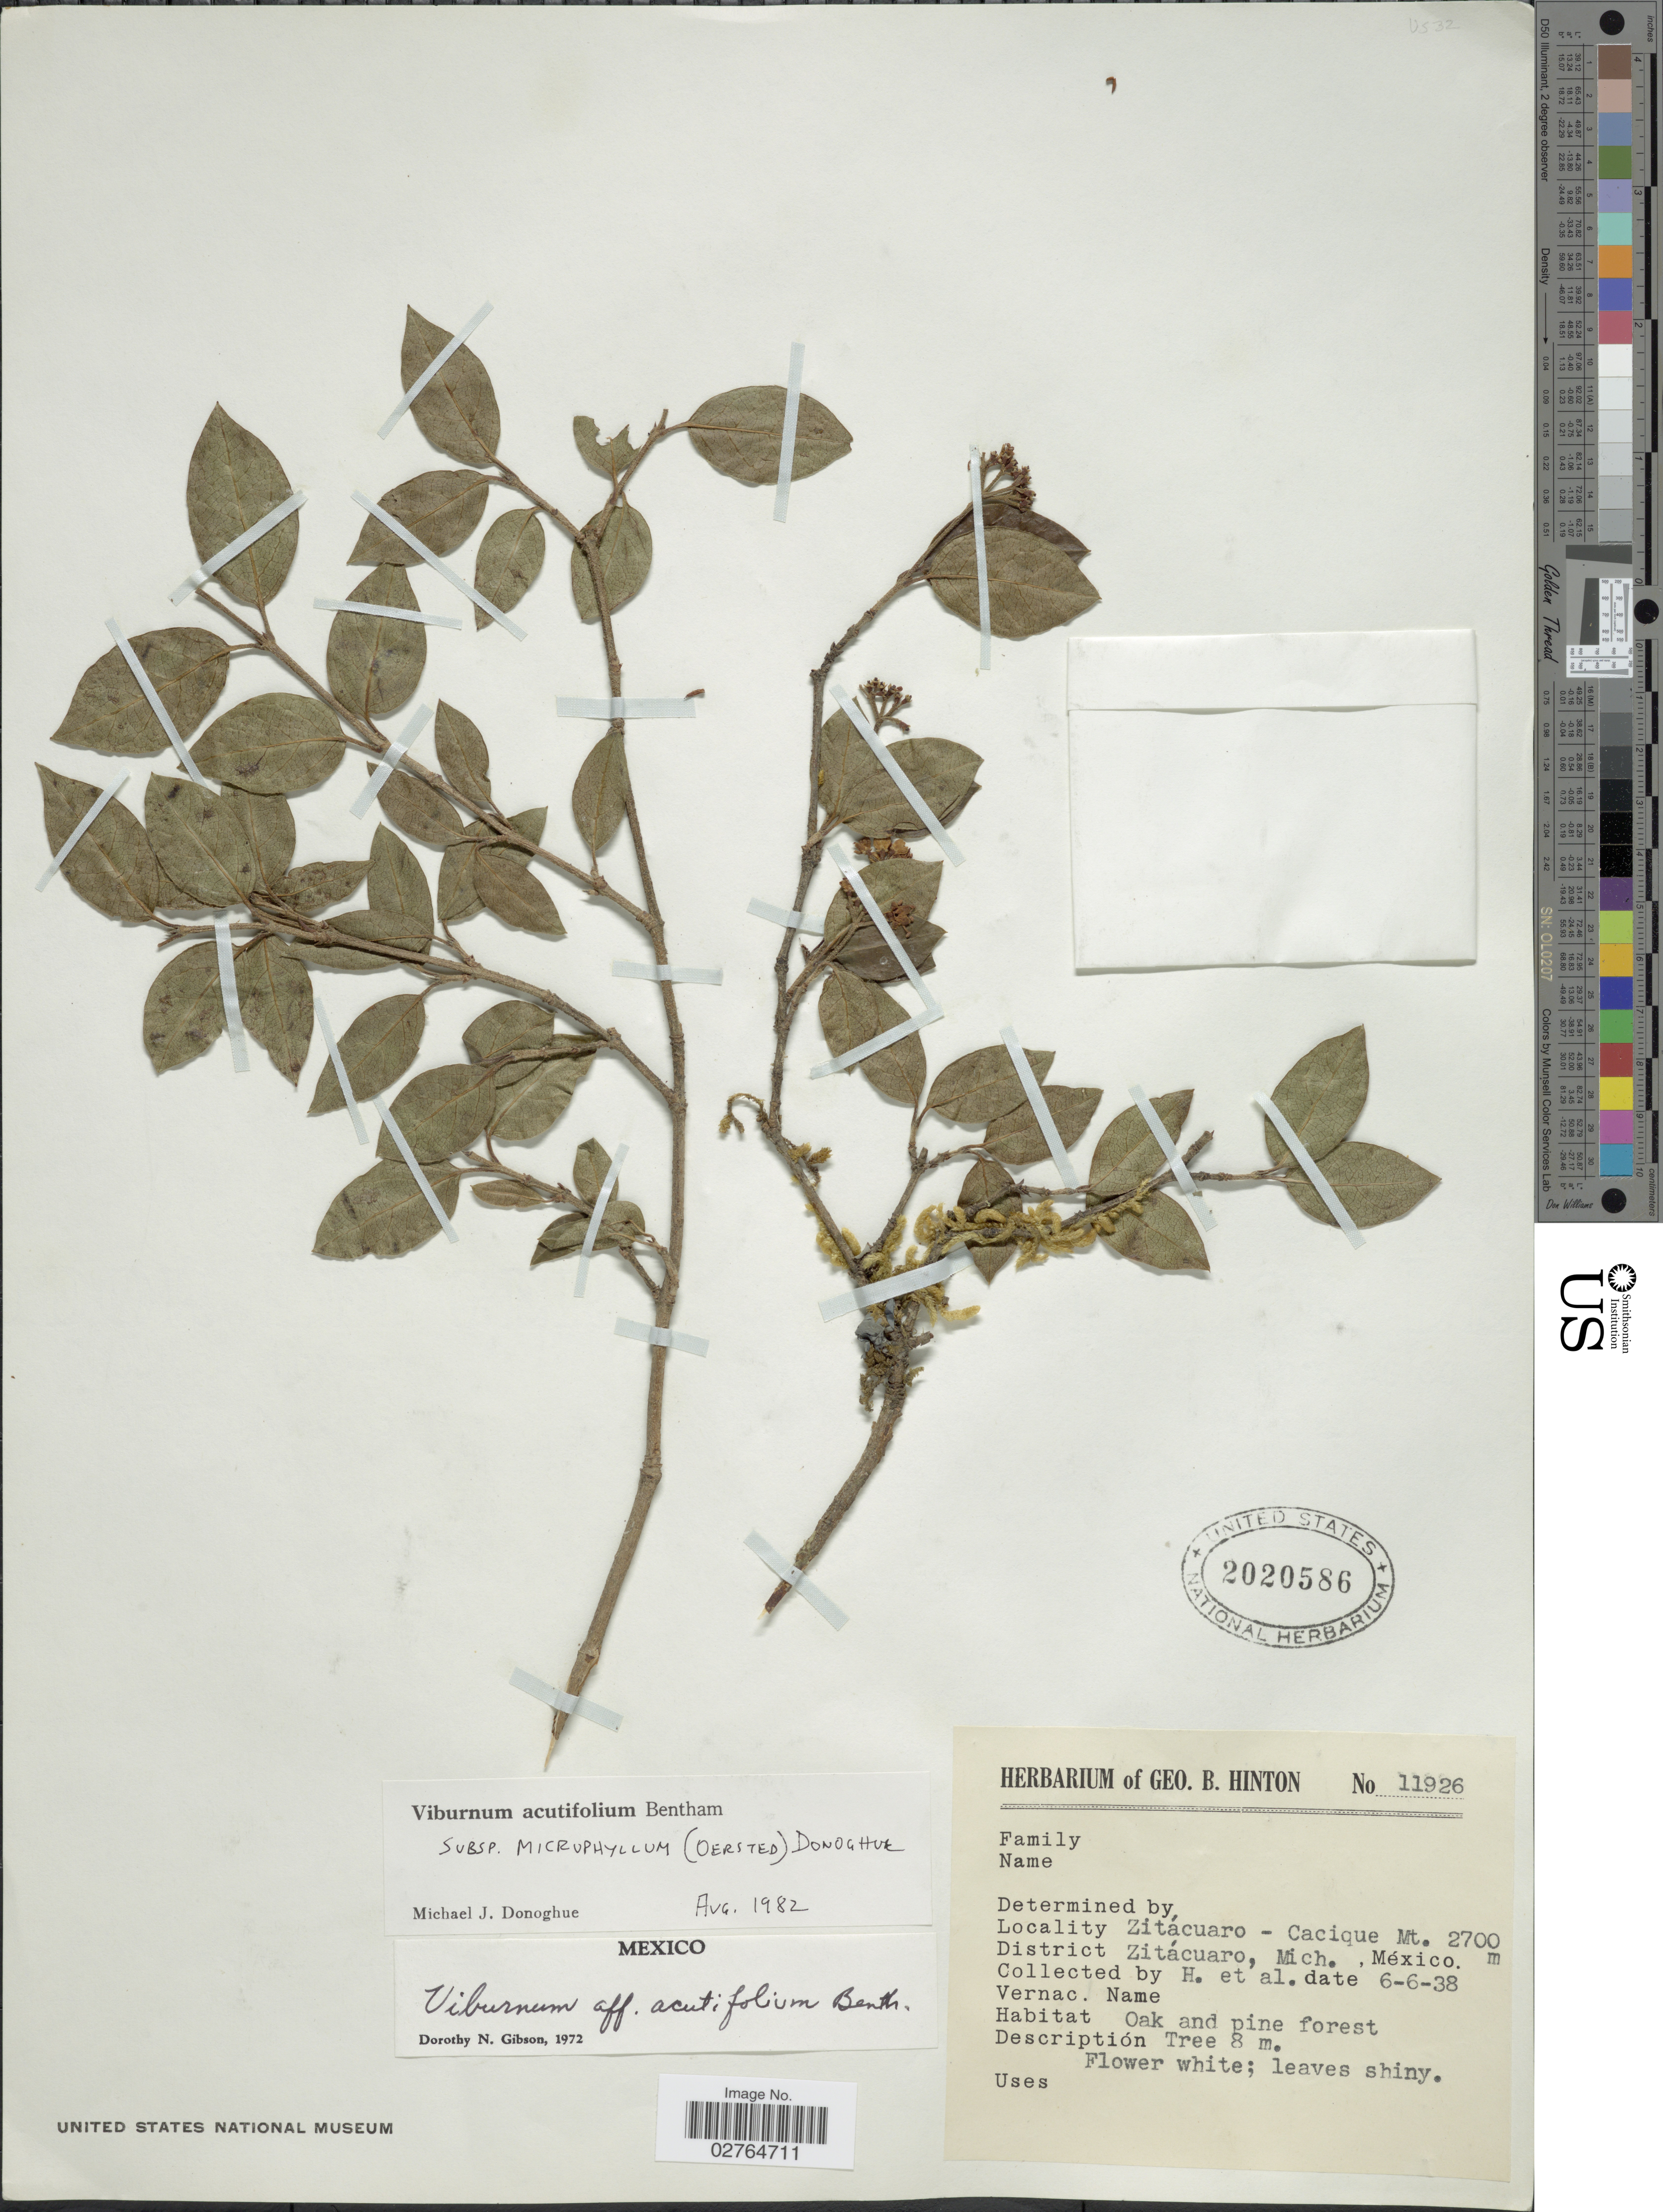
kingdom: Plantae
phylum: Tracheophyta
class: Magnoliopsida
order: Dipsacales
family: Viburnaceae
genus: Viburnum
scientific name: Viburnum acutifolium var. microphyllum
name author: (Oerst.) Villarreal & A.E. Estrada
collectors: G. B. Hinton & et al.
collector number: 11926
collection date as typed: Transcribed d/m/y: 6/6/38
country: Mexico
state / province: Michoacán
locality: Zitácuaro-Cacique Mt. District Zitácuaro.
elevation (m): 2700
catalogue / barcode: US 2020586